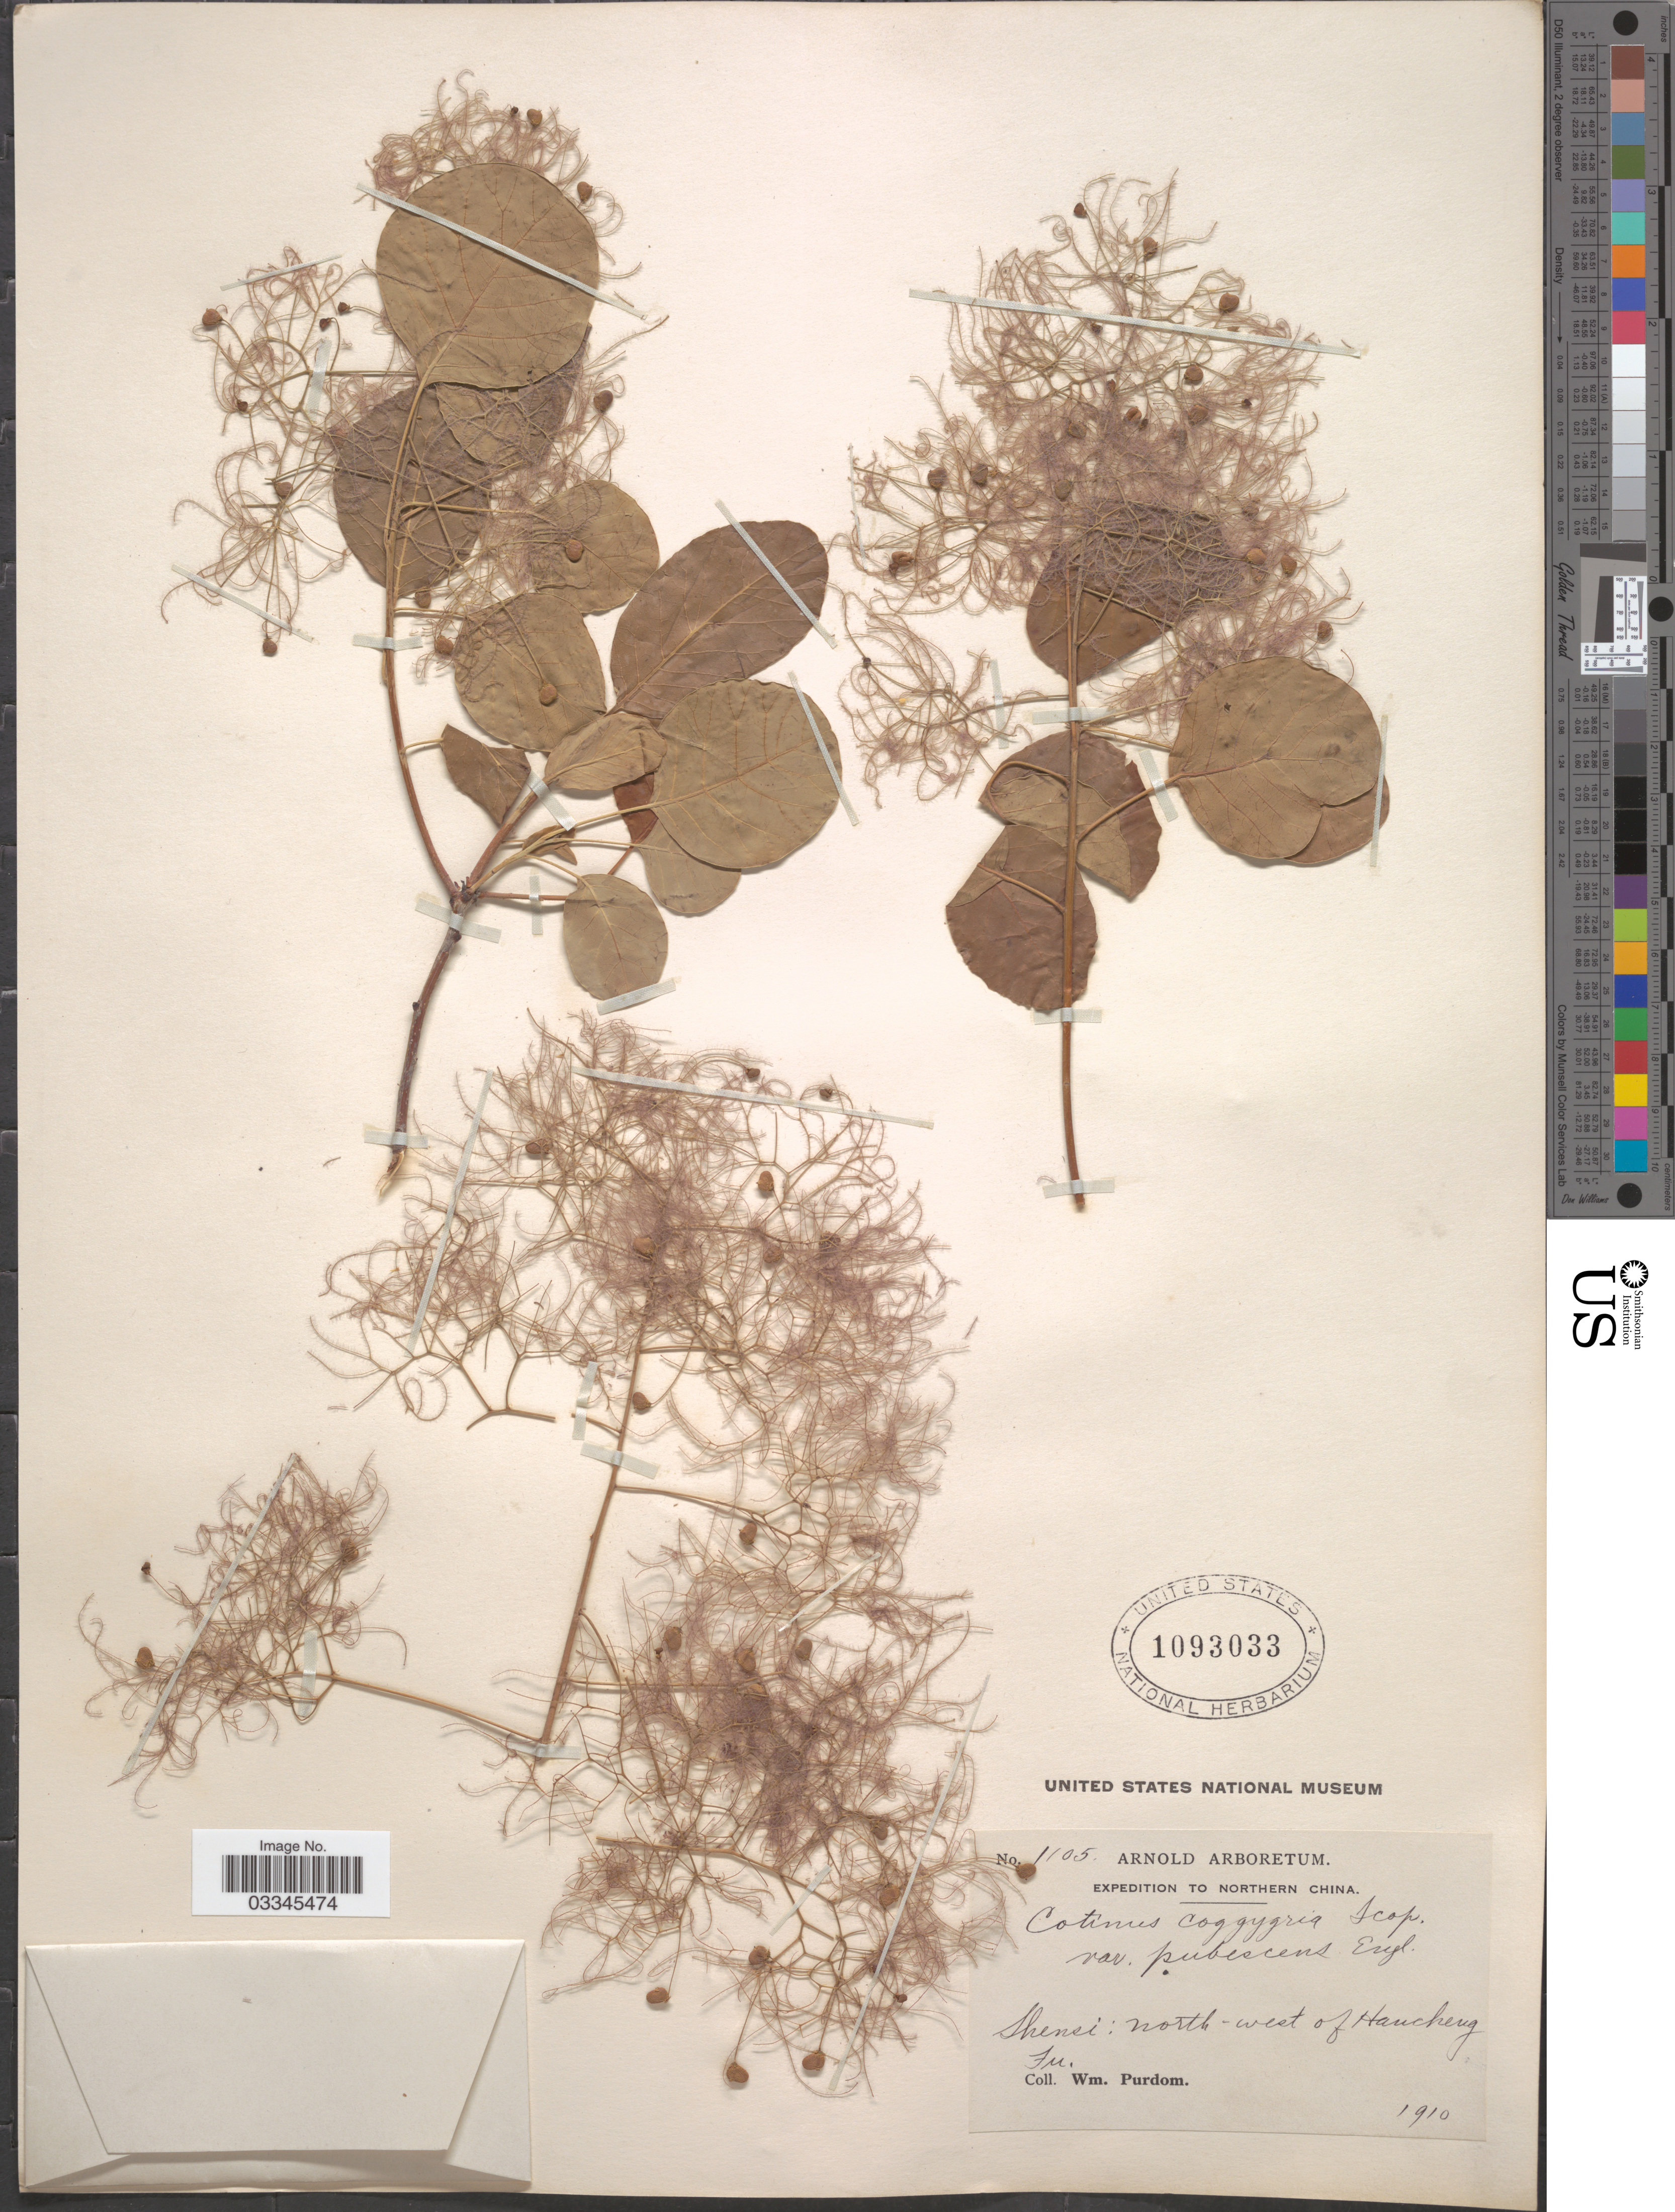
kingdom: Plantae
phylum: Tracheophyta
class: Magnoliopsida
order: Sapindales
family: Anacardiaceae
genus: Cotinus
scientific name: Cotinus coggygria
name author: Scop.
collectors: W. Purdom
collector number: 1105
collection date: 1910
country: China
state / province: Shaanxi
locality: Northern China. Shensi: north - west of Hancheng Fu.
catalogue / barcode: US 1093033